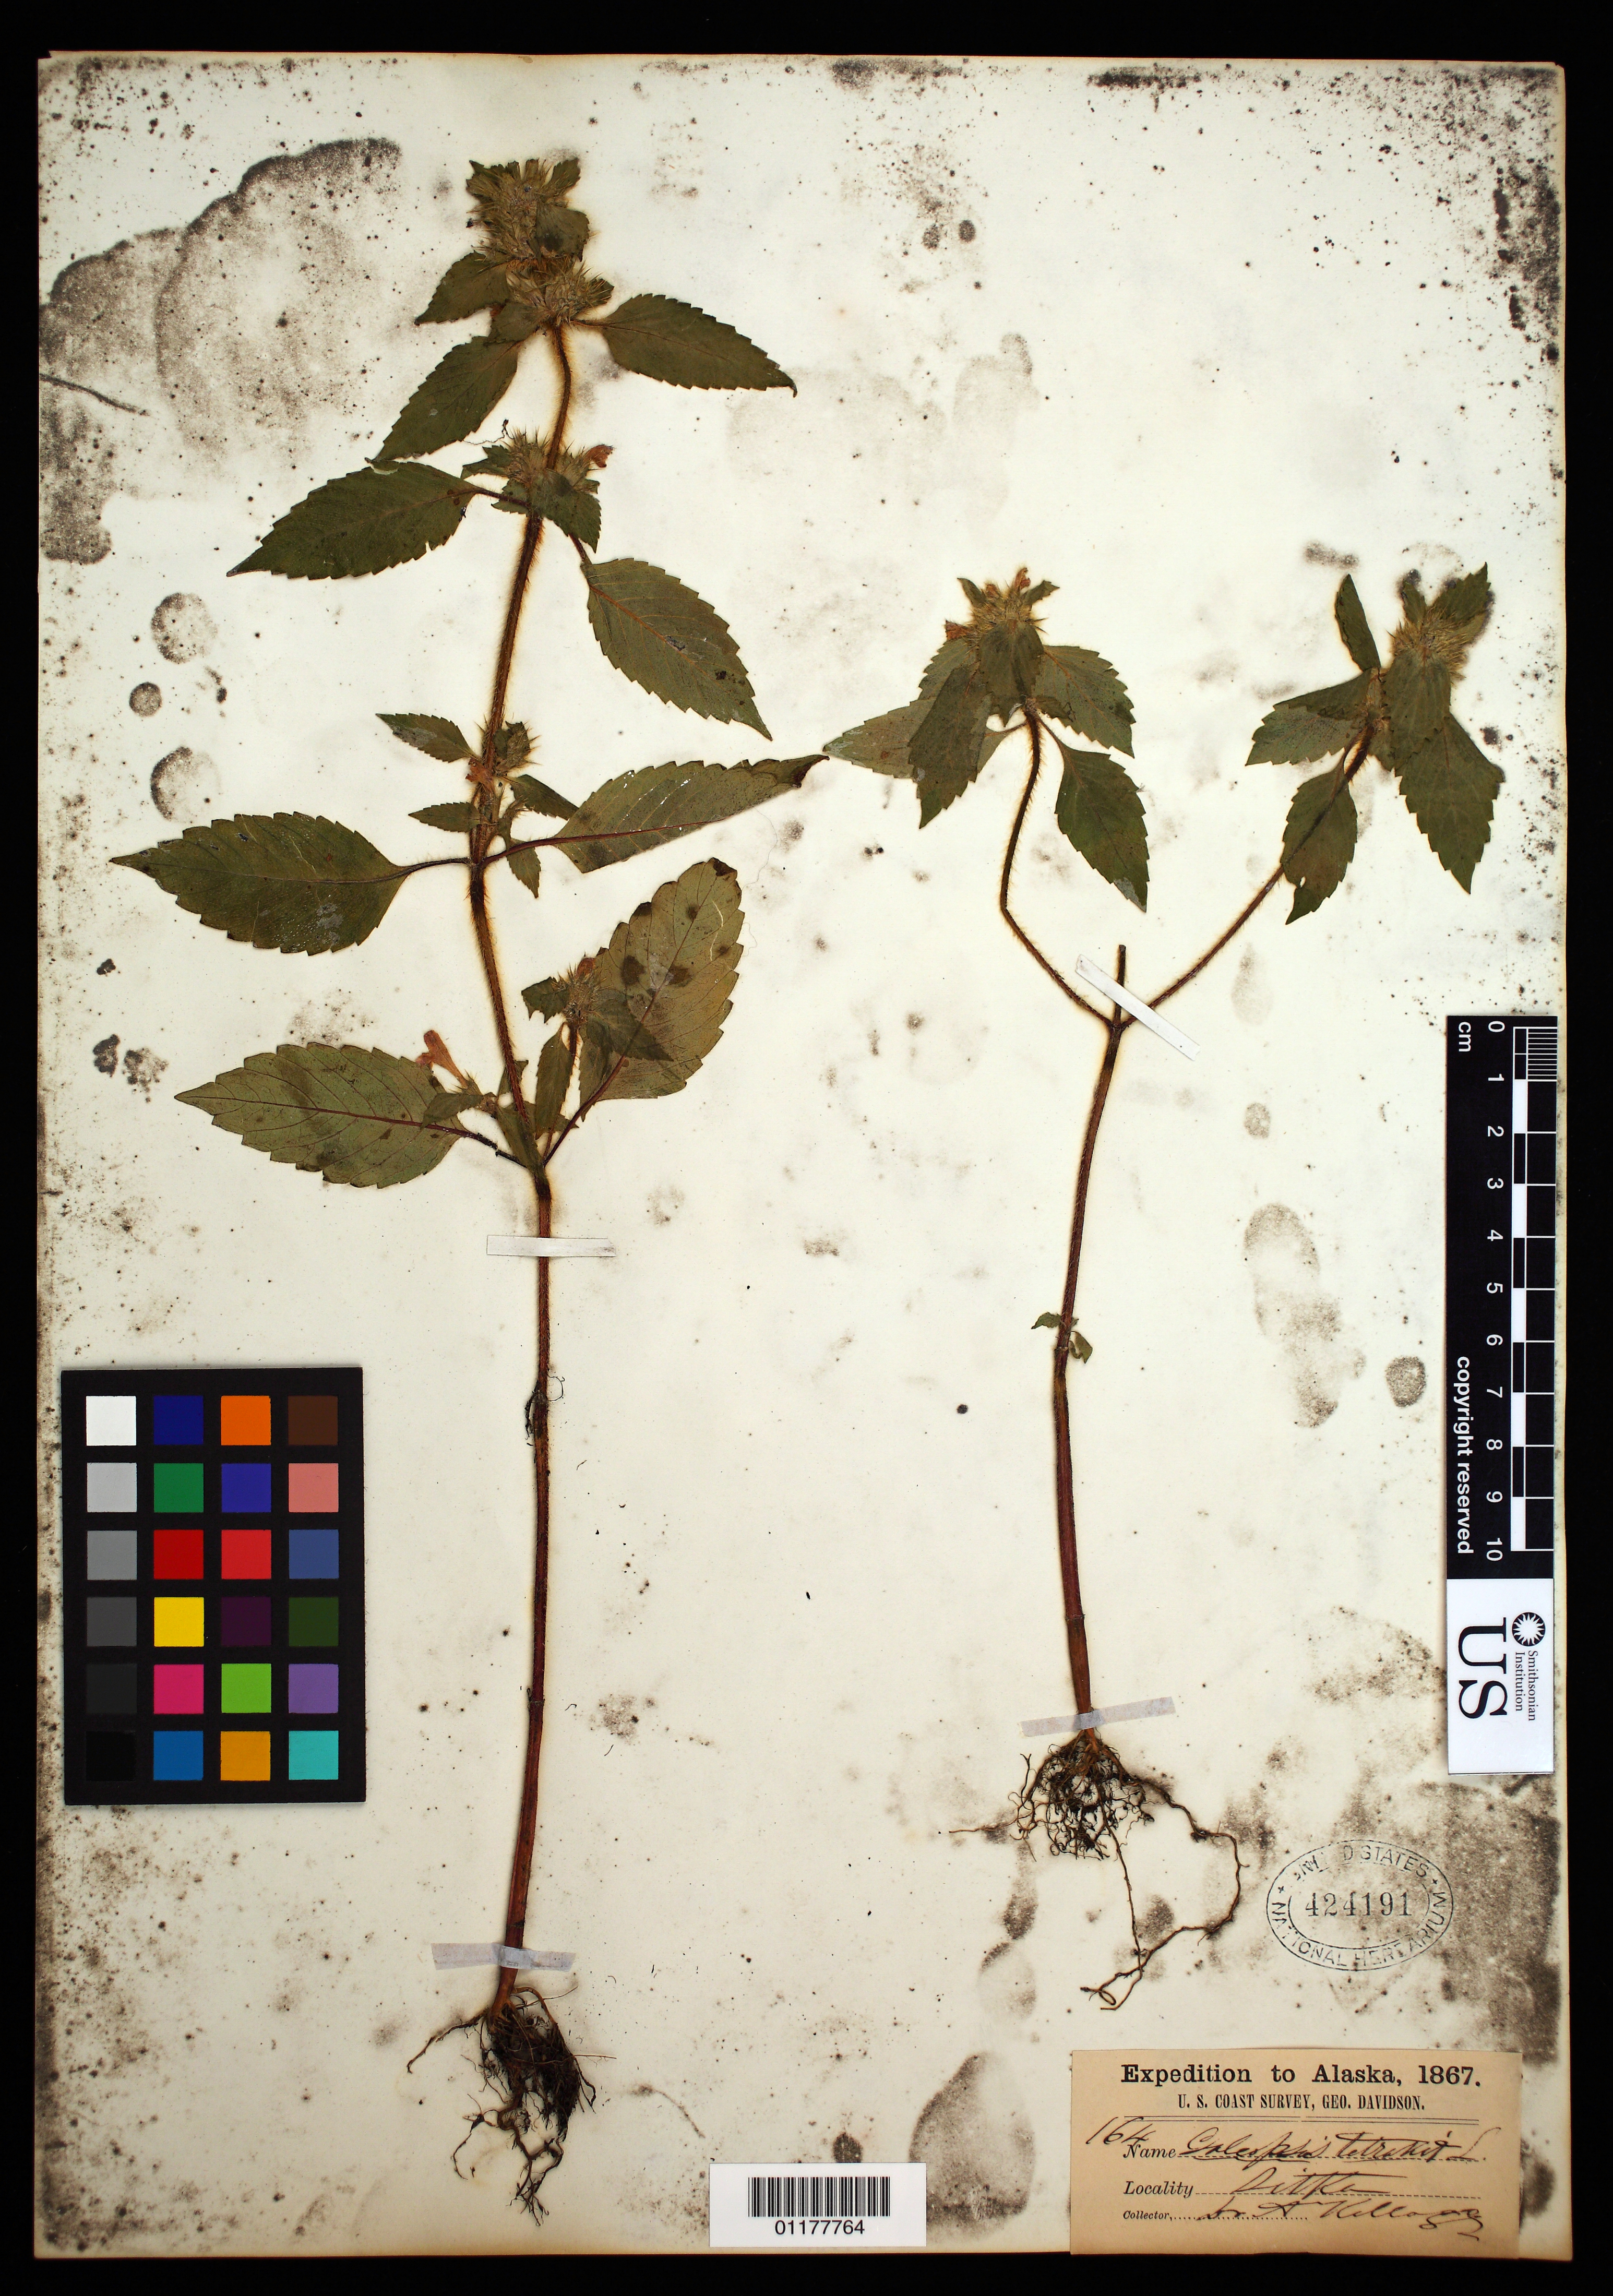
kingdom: Plantae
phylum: Tracheophyta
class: Magnoliopsida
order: Lamiales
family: Lamiaceae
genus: Galeopsis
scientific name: Galeopsis tetrahit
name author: L.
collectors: A. Kellogg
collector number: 164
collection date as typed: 1867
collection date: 1867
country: United States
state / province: Alaska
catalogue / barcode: US 424191